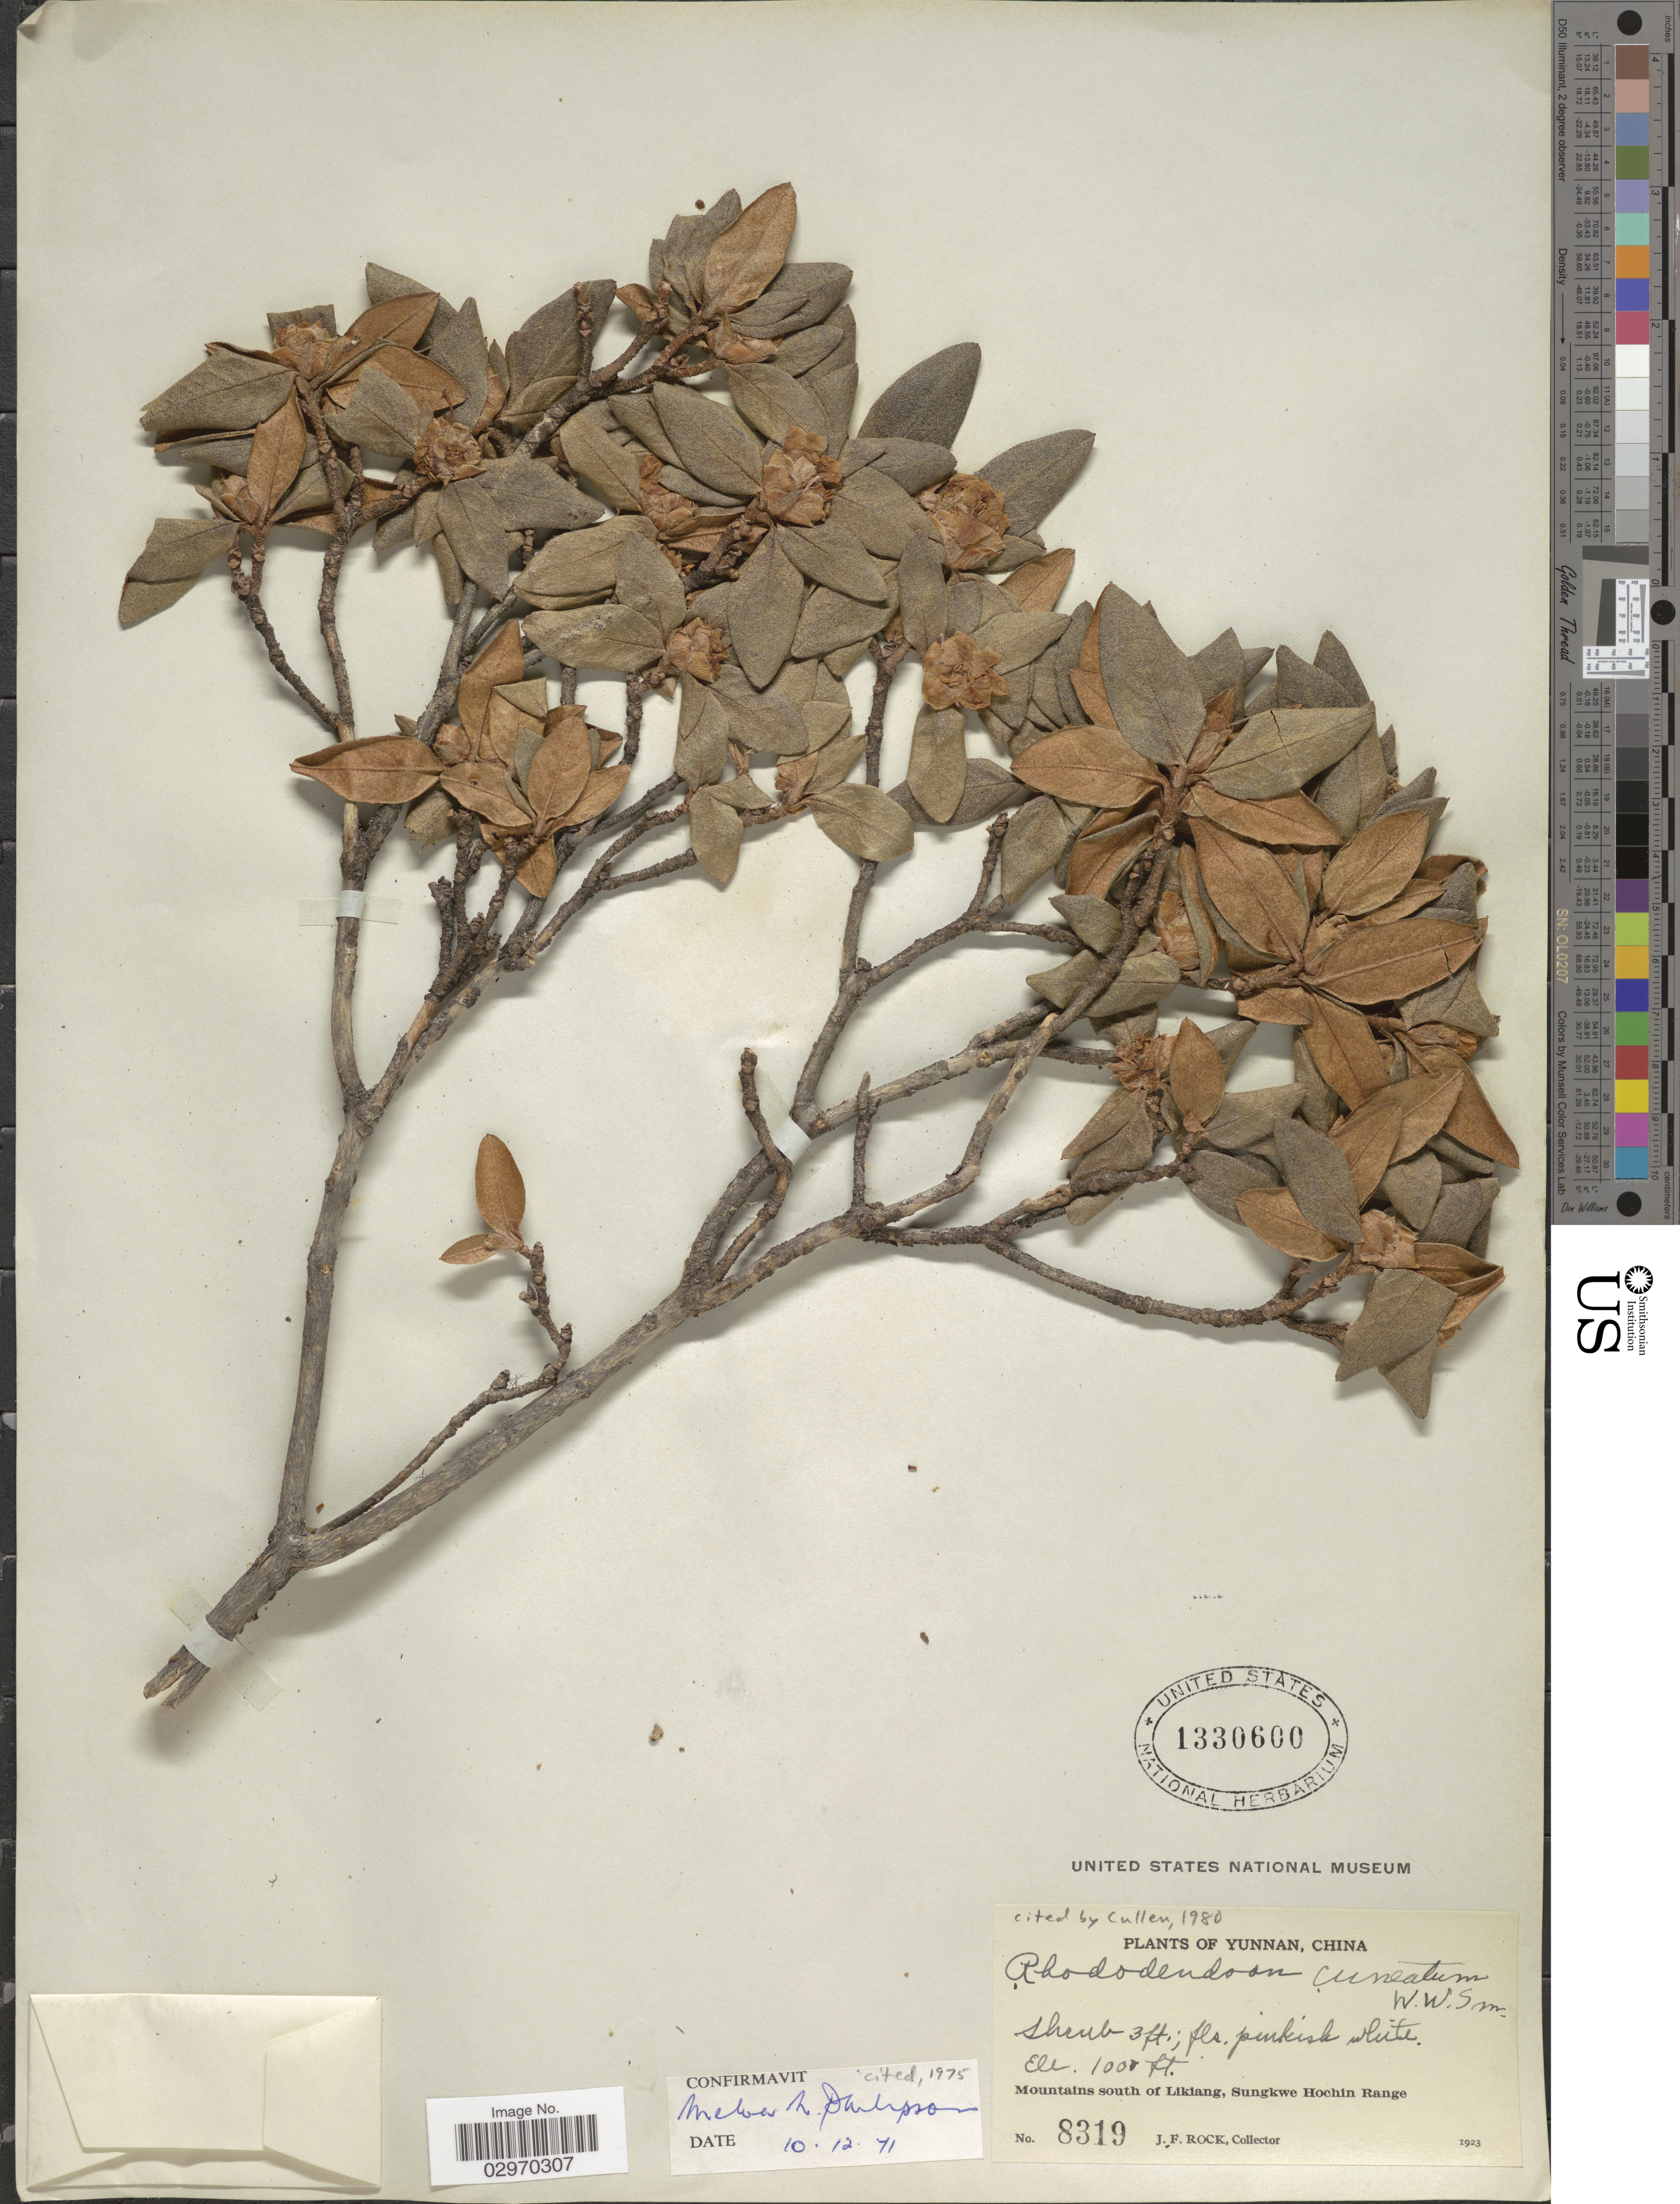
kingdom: Plantae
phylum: Tracheophyta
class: Magnoliopsida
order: Ericales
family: Ericaceae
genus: Rhododendron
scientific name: Rhododendron cuneatum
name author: W.W. Sm.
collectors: J. Rock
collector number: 8319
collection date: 1923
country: China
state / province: Yunnan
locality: Mountains south of Likiang, Sungkwe Hochin Range.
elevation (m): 305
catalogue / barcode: US 1330600